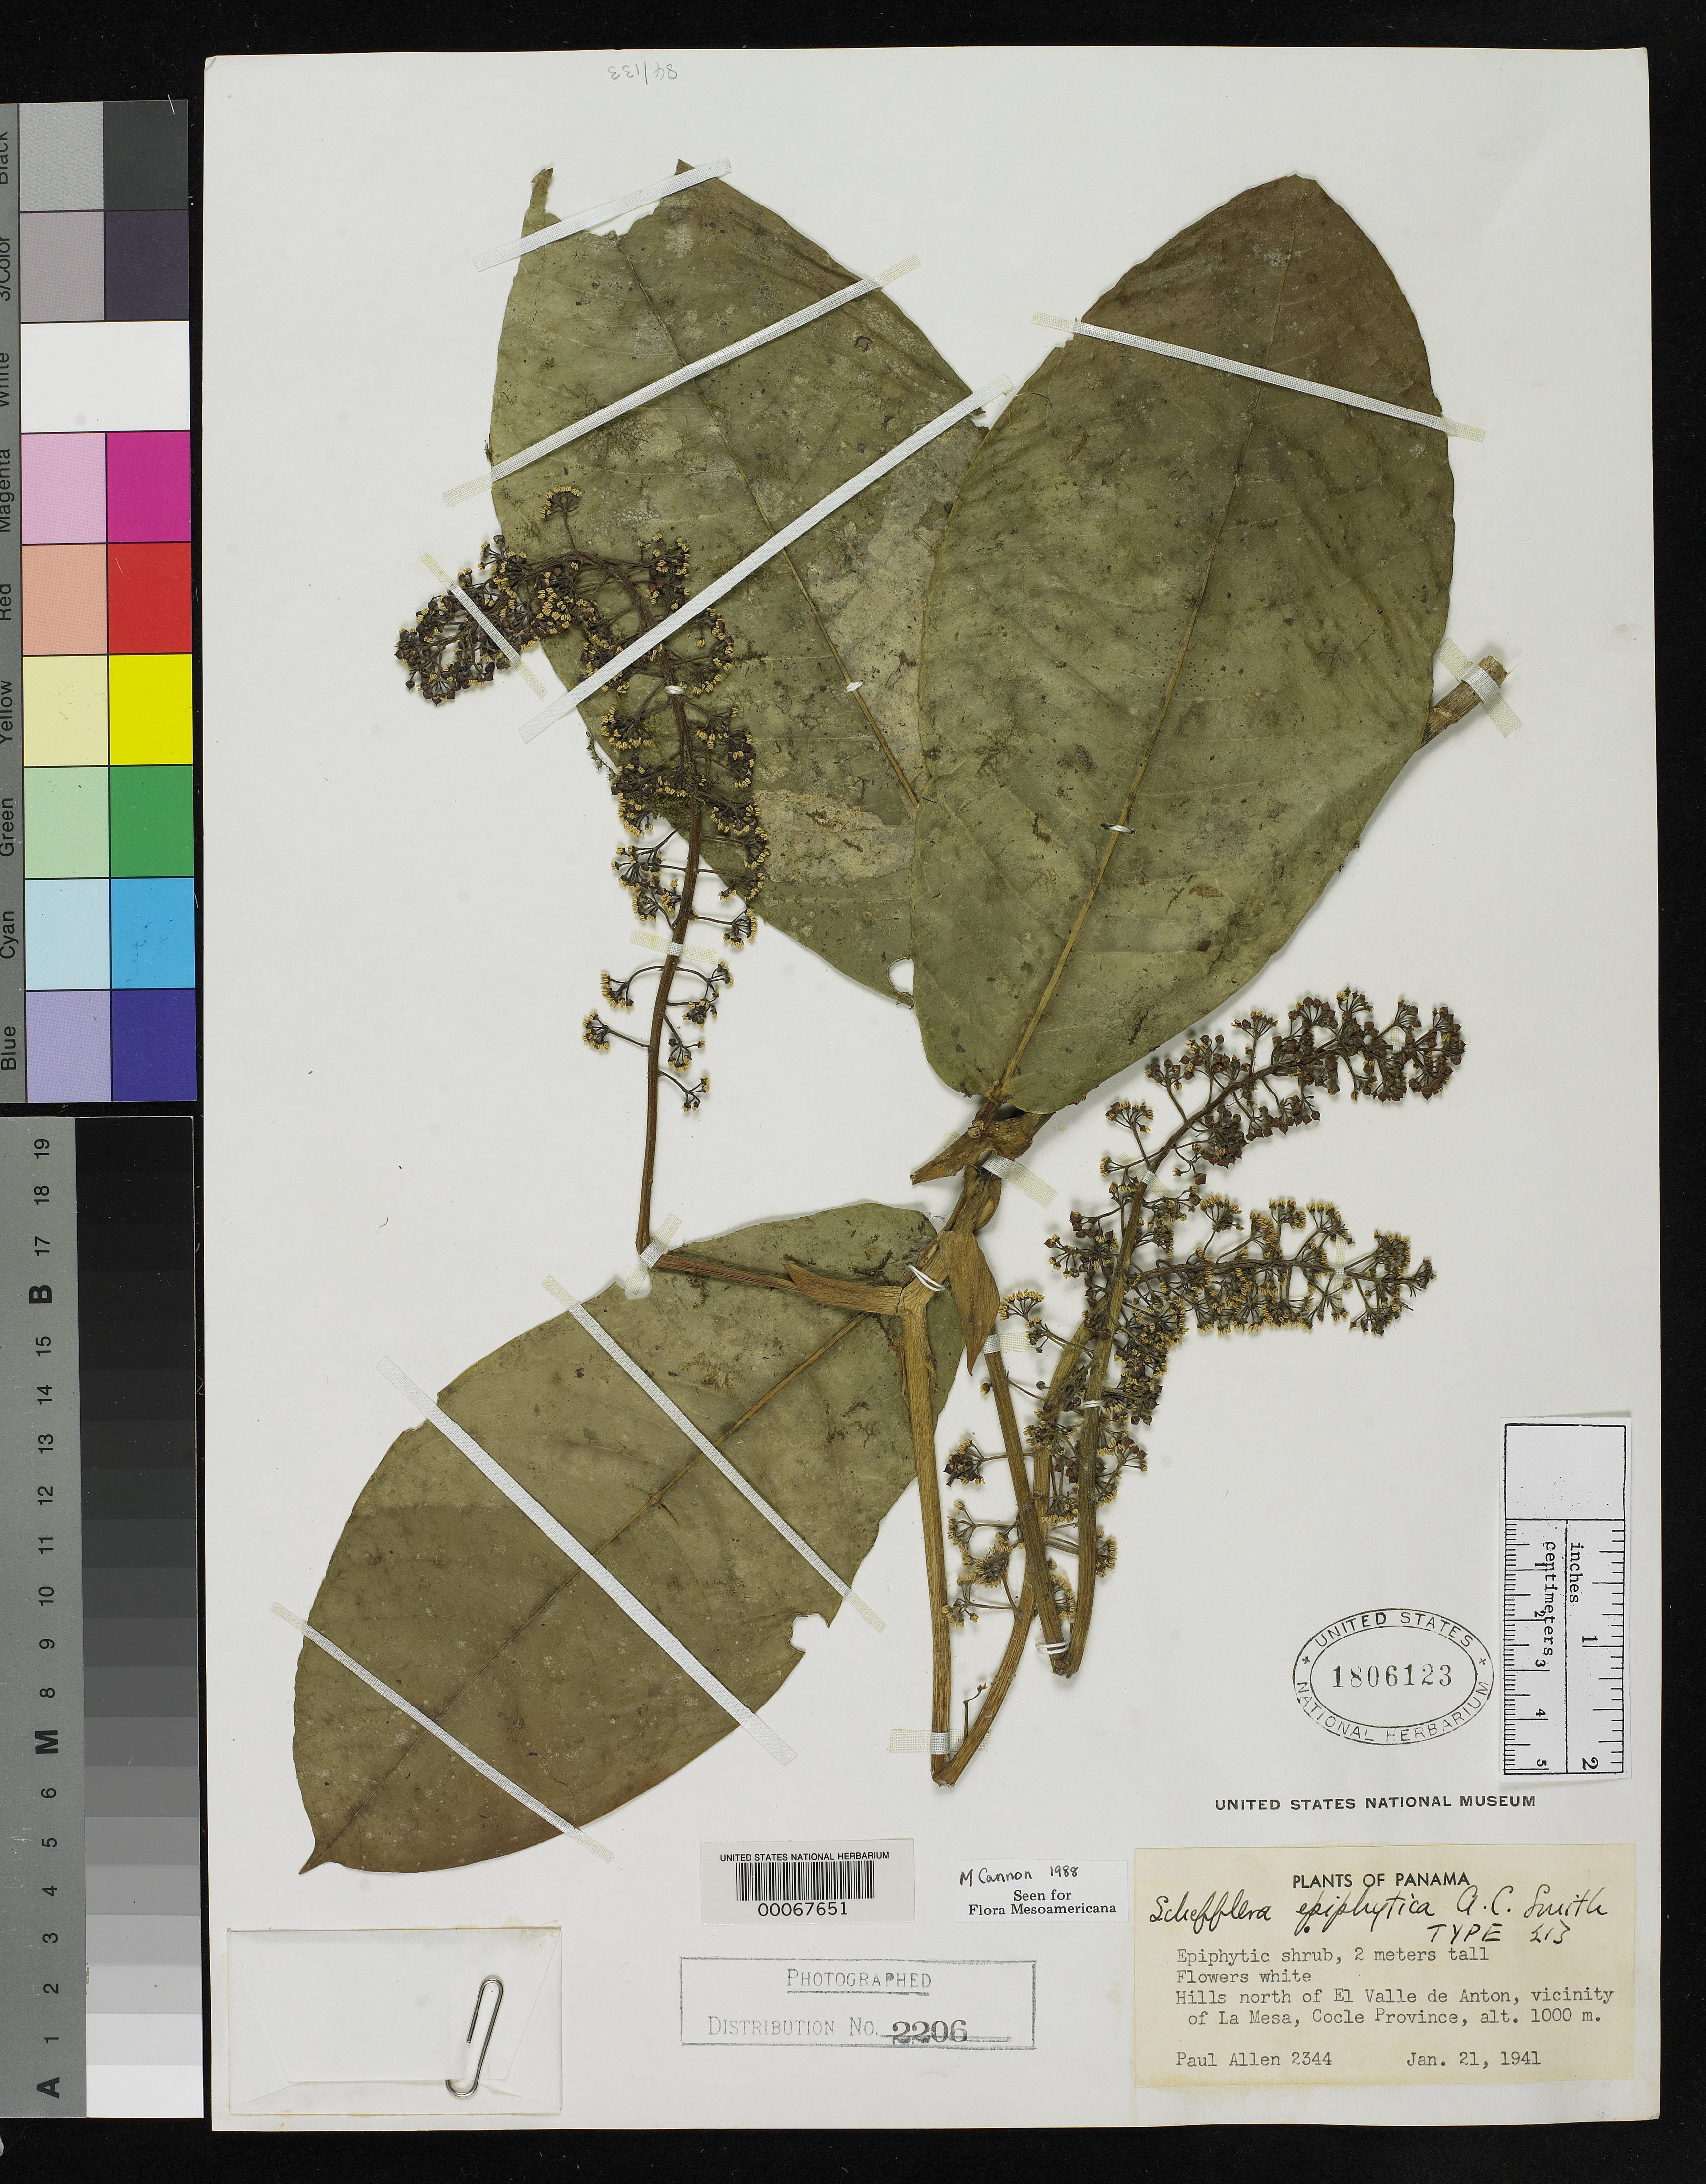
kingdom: Plantae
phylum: Tracheophyta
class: Magnoliopsida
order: Apiales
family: Araliaceae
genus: Schefflera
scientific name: Schefflera epiphytica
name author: A.C. Sm. in Woodson & Schery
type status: Holotype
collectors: P. H. Allen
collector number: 2344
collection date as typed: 21 Jan 1941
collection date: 1941-01-21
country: Panama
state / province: Coclé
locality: North of el Valle De Anton, vicinity of Mesa.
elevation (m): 1000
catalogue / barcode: US 1806123